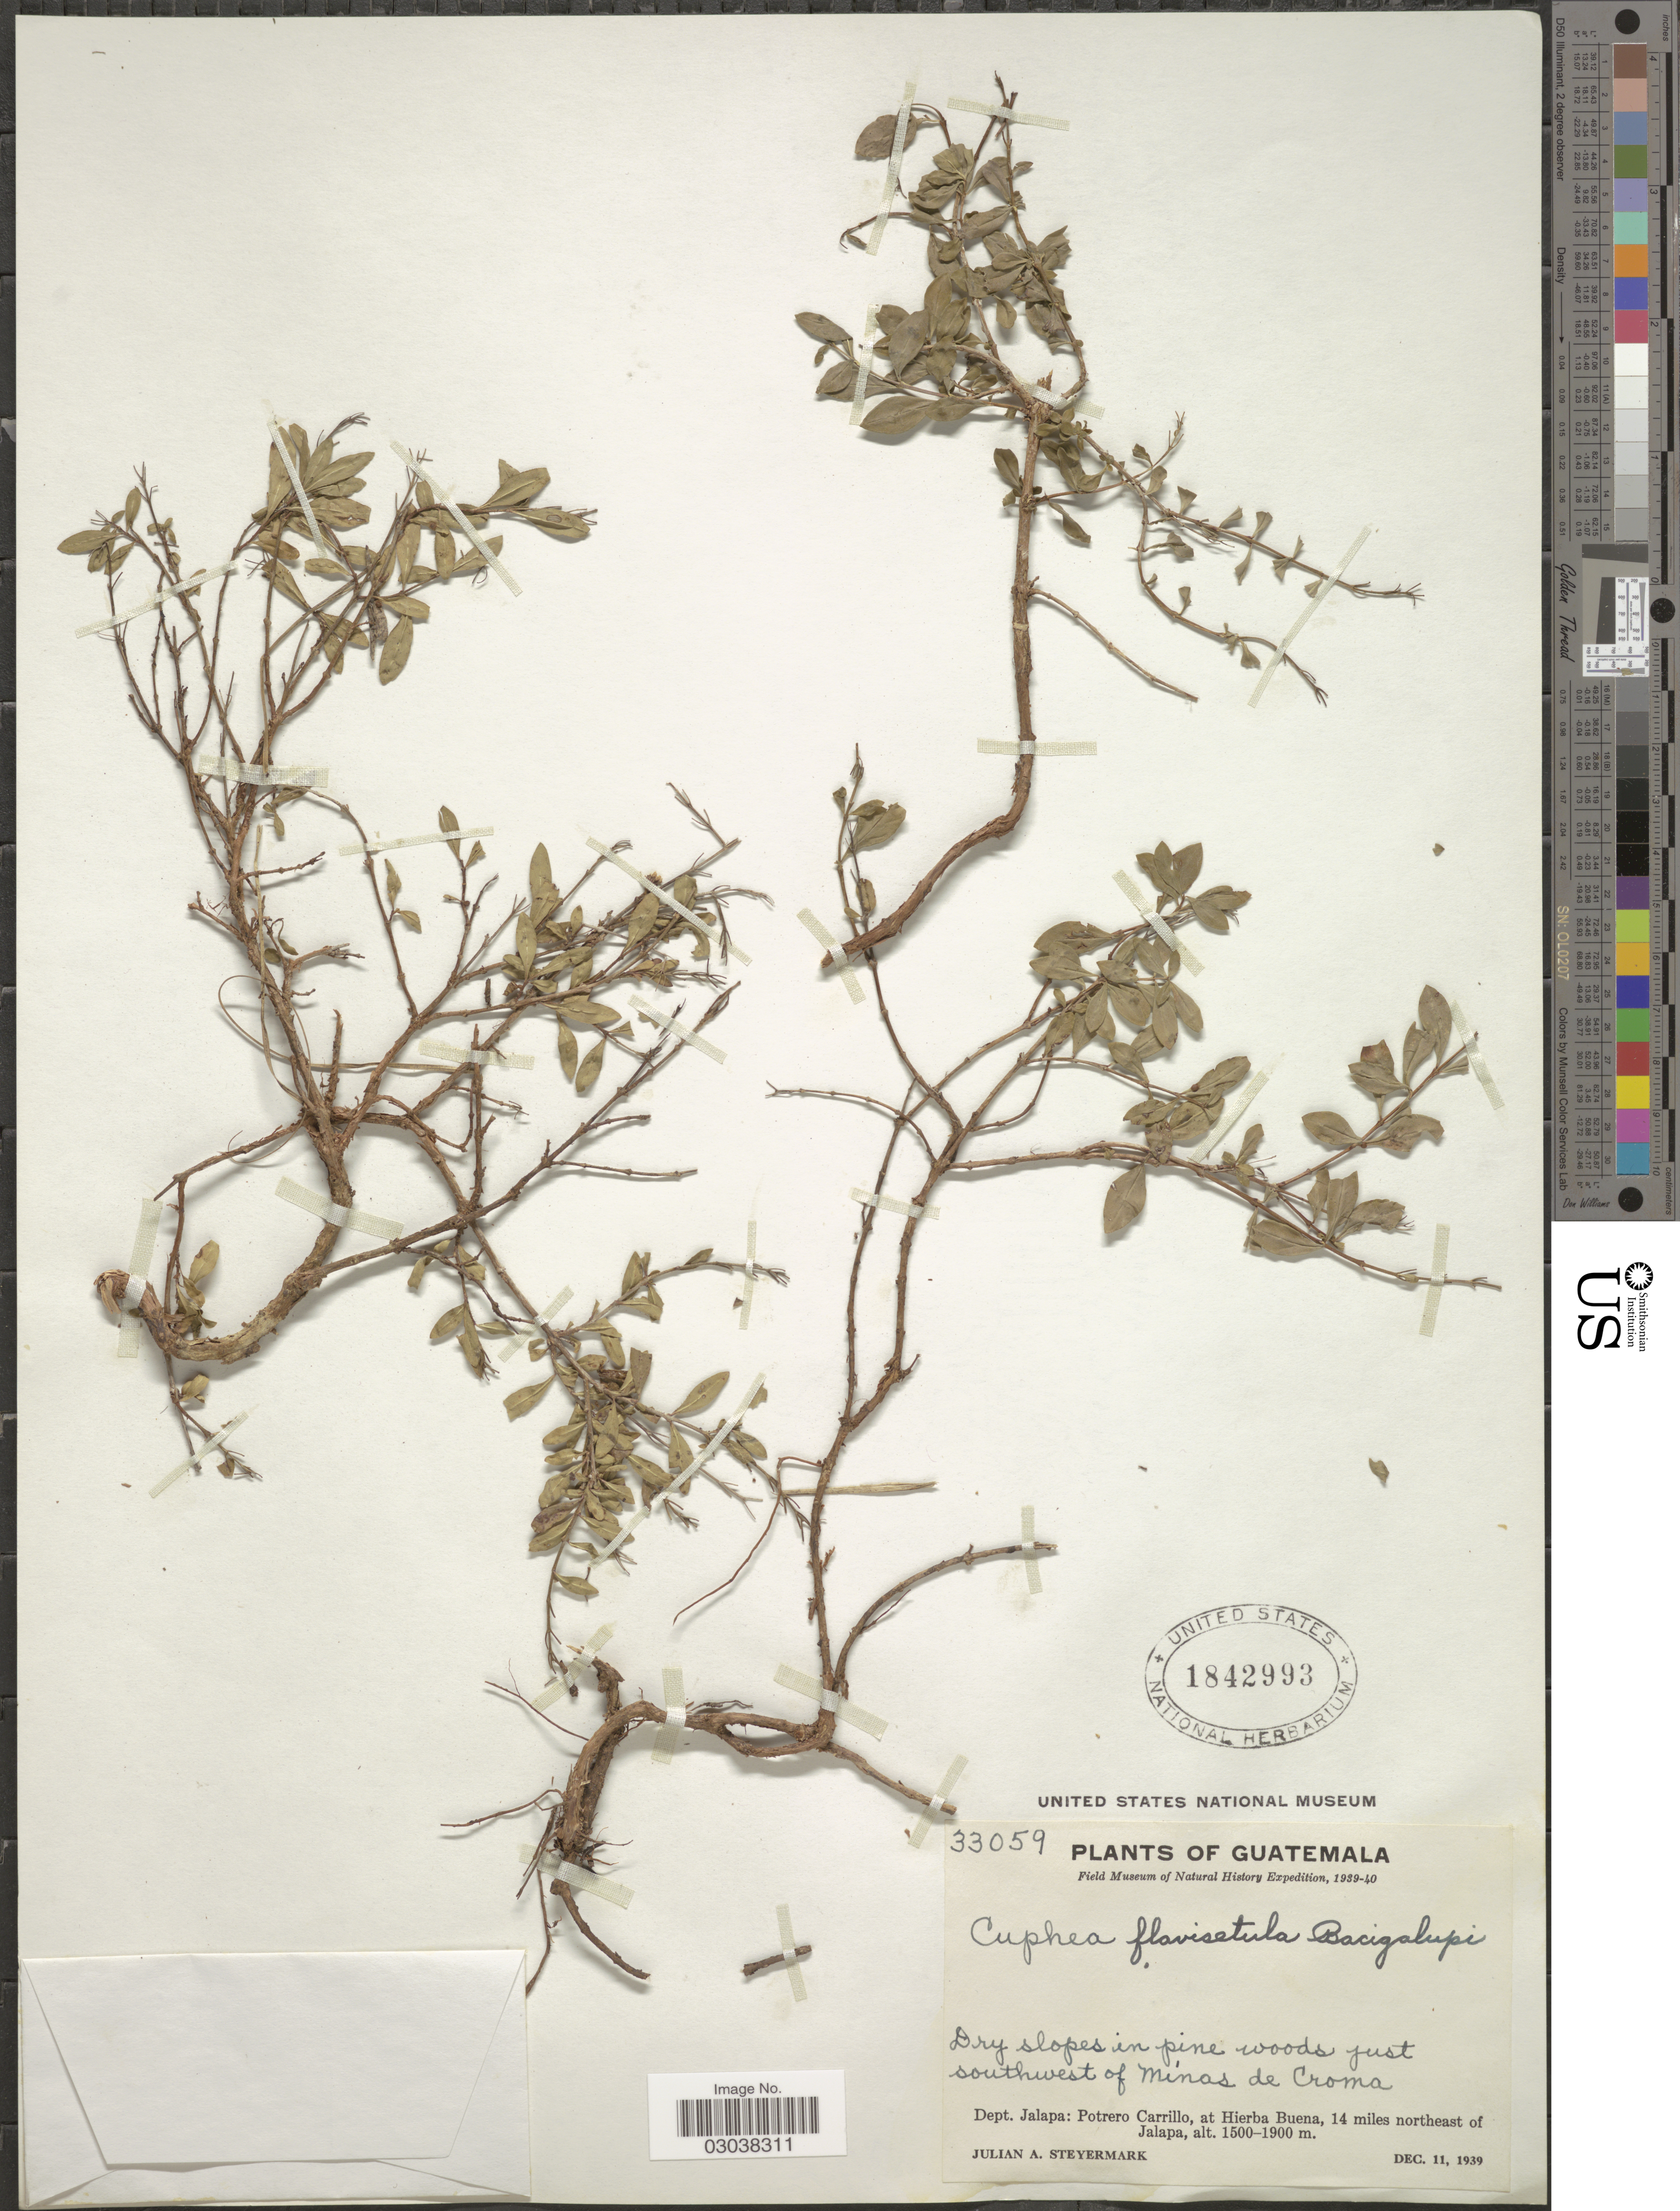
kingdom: Plantae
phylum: Tracheophyta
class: Magnoliopsida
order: Myrtales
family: Lythraceae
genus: Cuphea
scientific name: Cuphea flavisetula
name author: Bacigalupi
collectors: J. Steyermark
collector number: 33059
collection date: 1939-12-11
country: Guatemala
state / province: Jalapa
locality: Just southwest of Minas de Croma. Dept. Jalapa: Potrero Carrillo, at Hierba Buena, 14 miles northeast of Jalapa.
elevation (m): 1500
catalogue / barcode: US 1842993